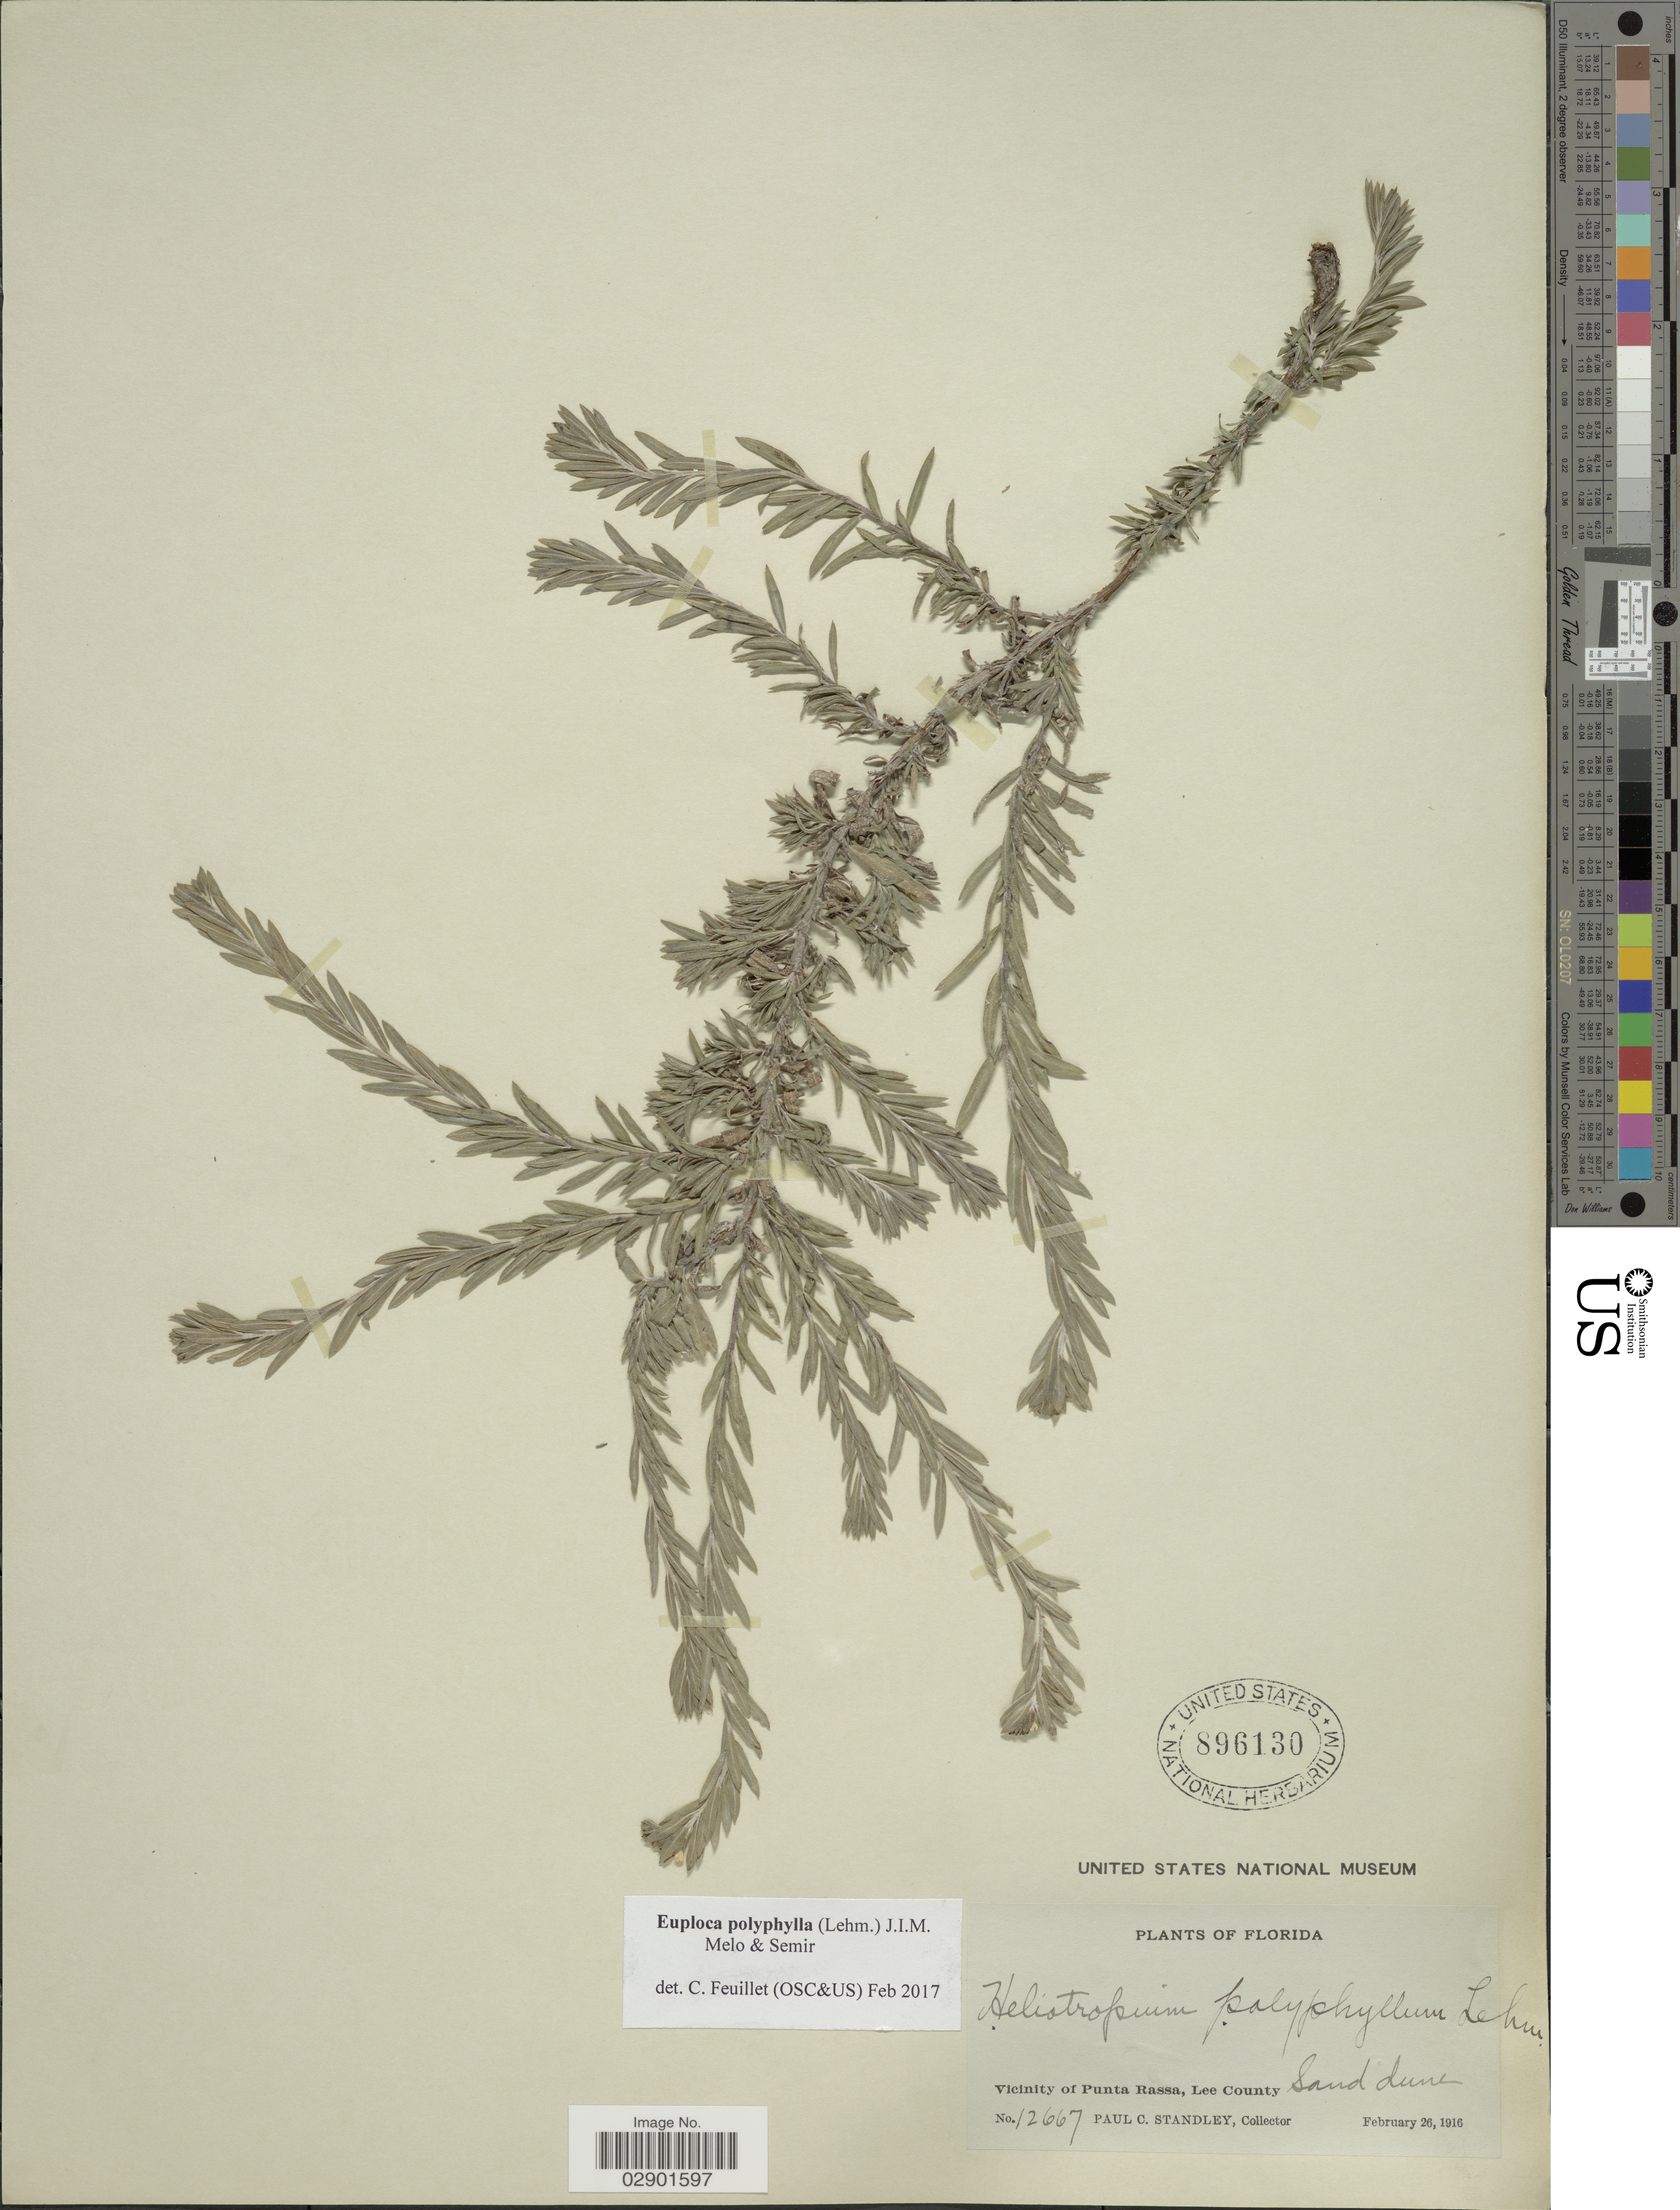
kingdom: Plantae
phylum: Tracheophyta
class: Magnoliopsida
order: Boraginales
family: Heliotropiaceae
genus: Euploca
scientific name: Euploca polyphylla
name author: (Lehm.) J.I.M. Melo & Semir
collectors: P. C. Standley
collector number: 12667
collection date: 1916-02-26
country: United States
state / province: Florida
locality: Vicinity of Punta Rassa, Lee County. Sand dunes.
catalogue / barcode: US 896130